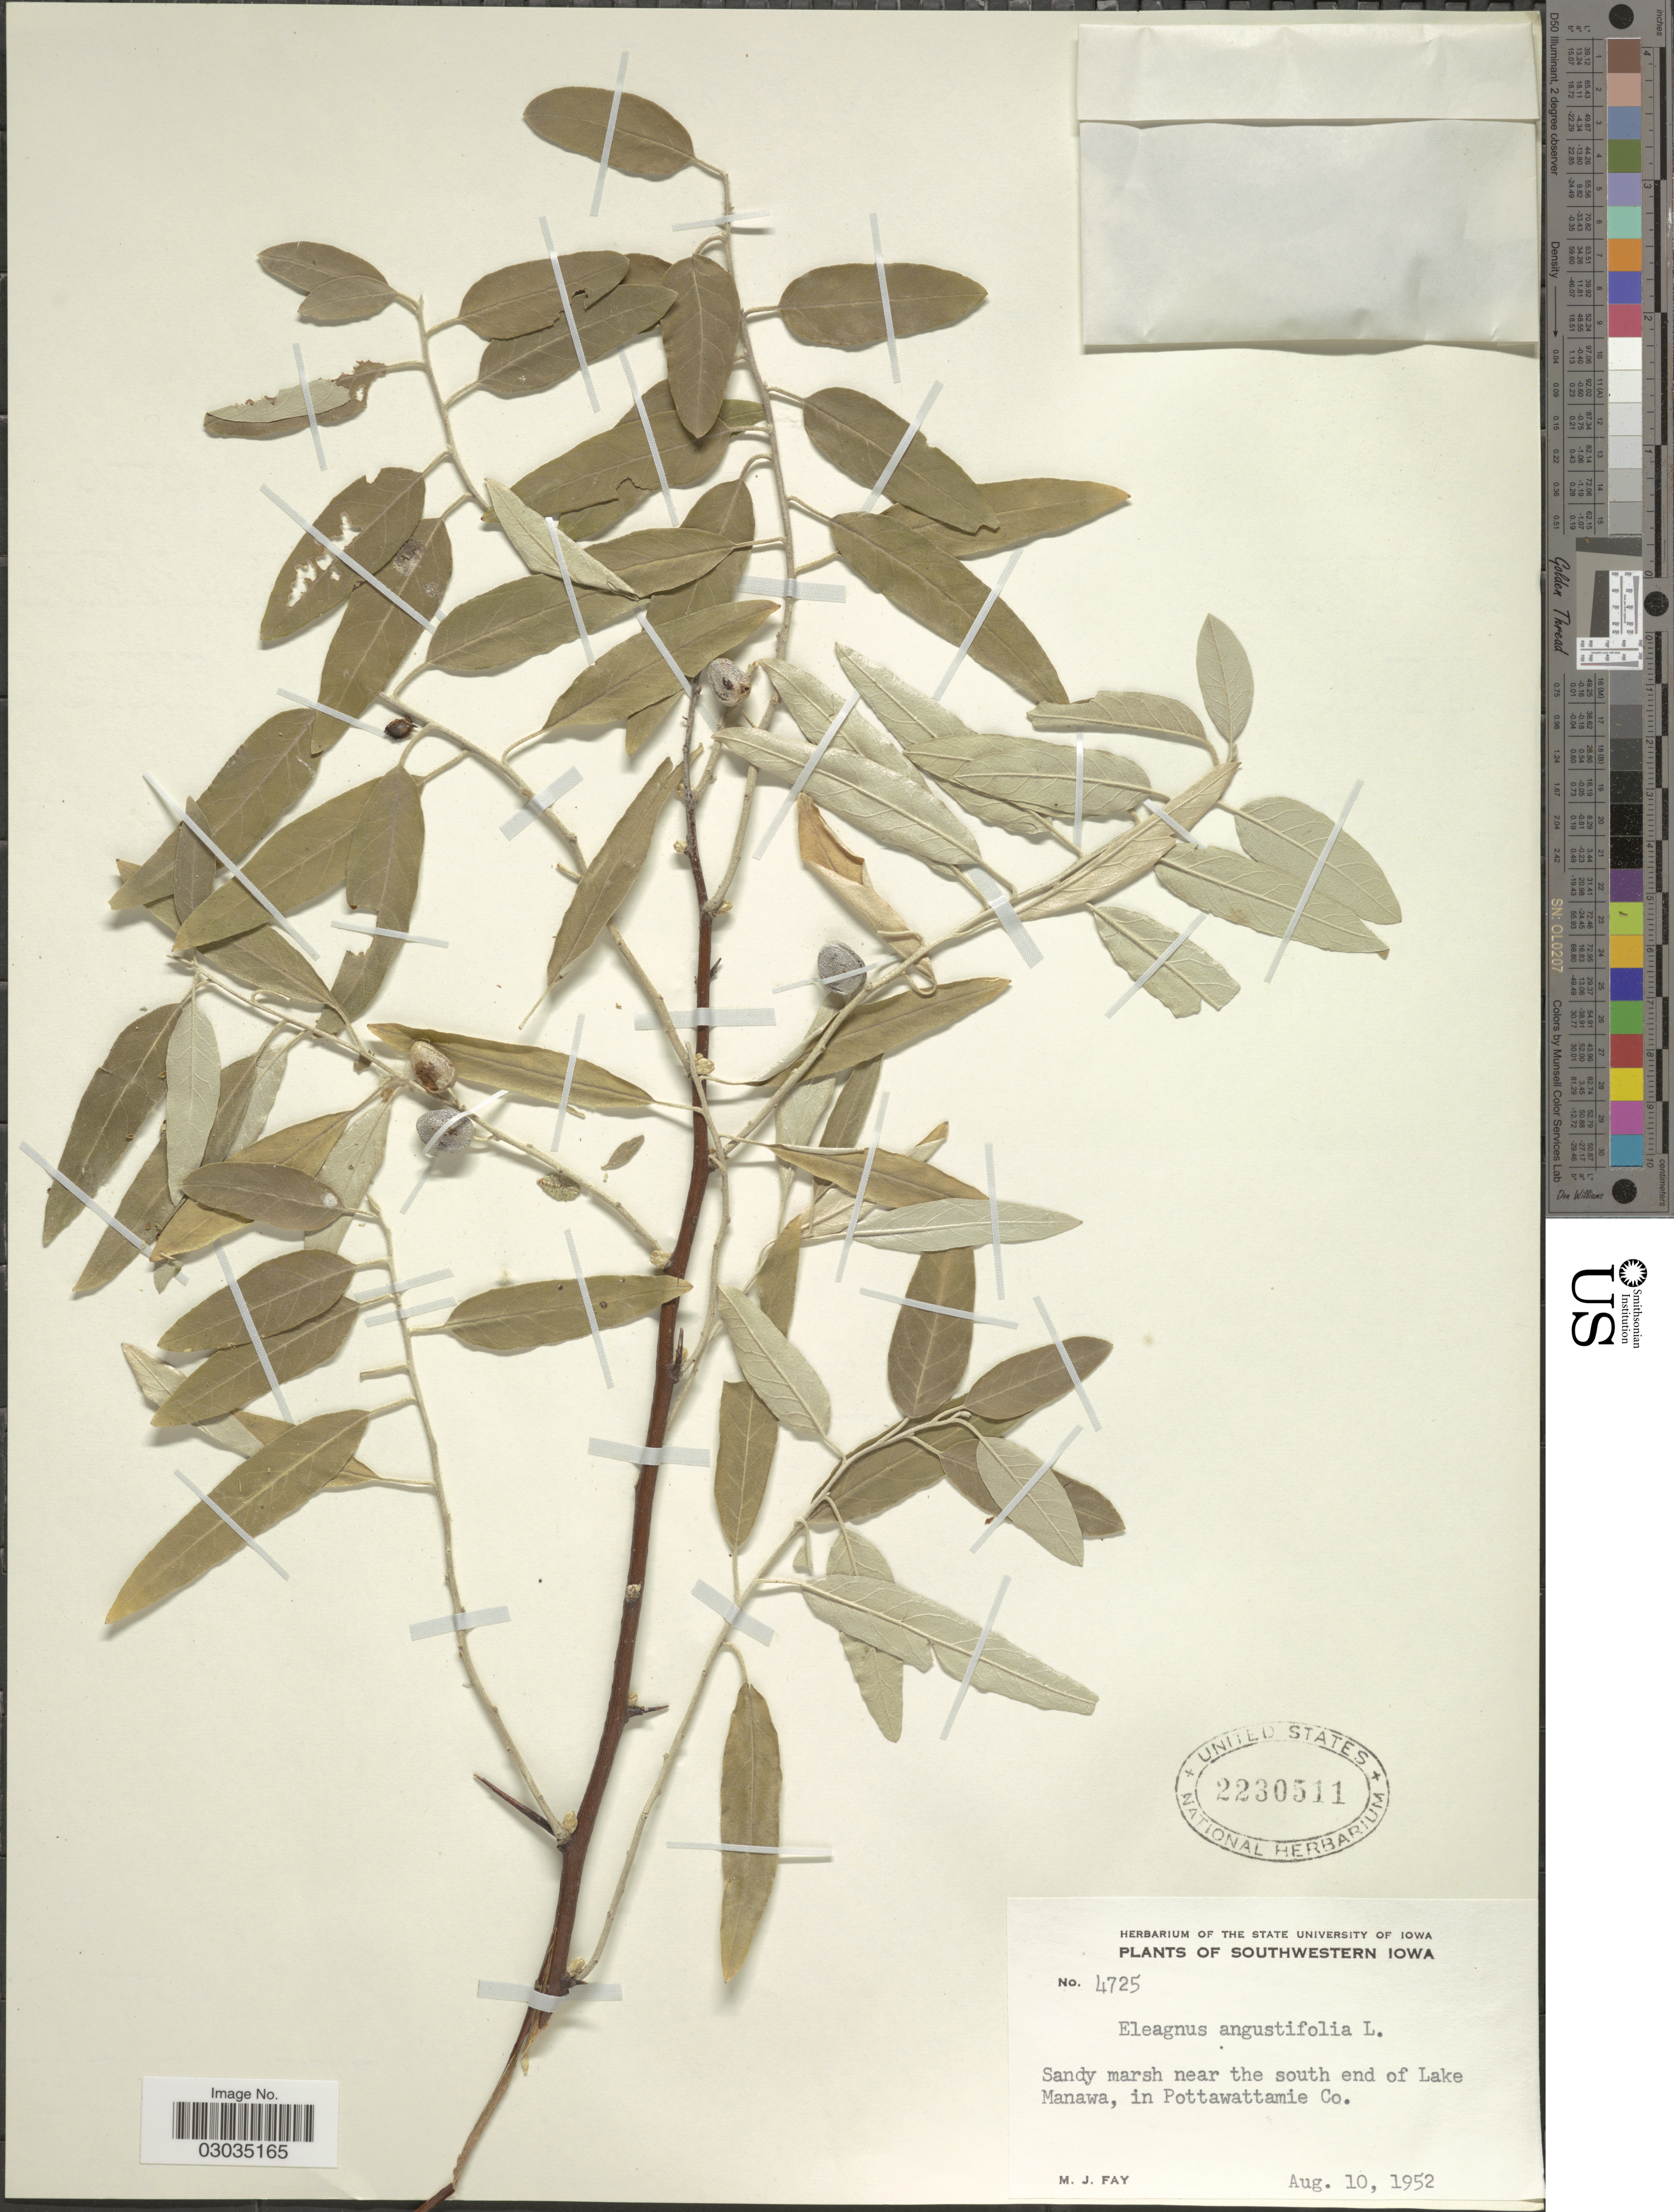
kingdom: Plantae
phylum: Tracheophyta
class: Magnoliopsida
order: Rosales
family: Elaeagnaceae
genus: Elaeagnus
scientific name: Elaeagnus angustifolia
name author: L.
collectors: M. Fay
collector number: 4725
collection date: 1952-08-10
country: United States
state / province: Iowa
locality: Southwestern Iowa, Sandy marsh near the south end of Lake Manawa, in Pottawattamie Co.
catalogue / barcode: US 2230511